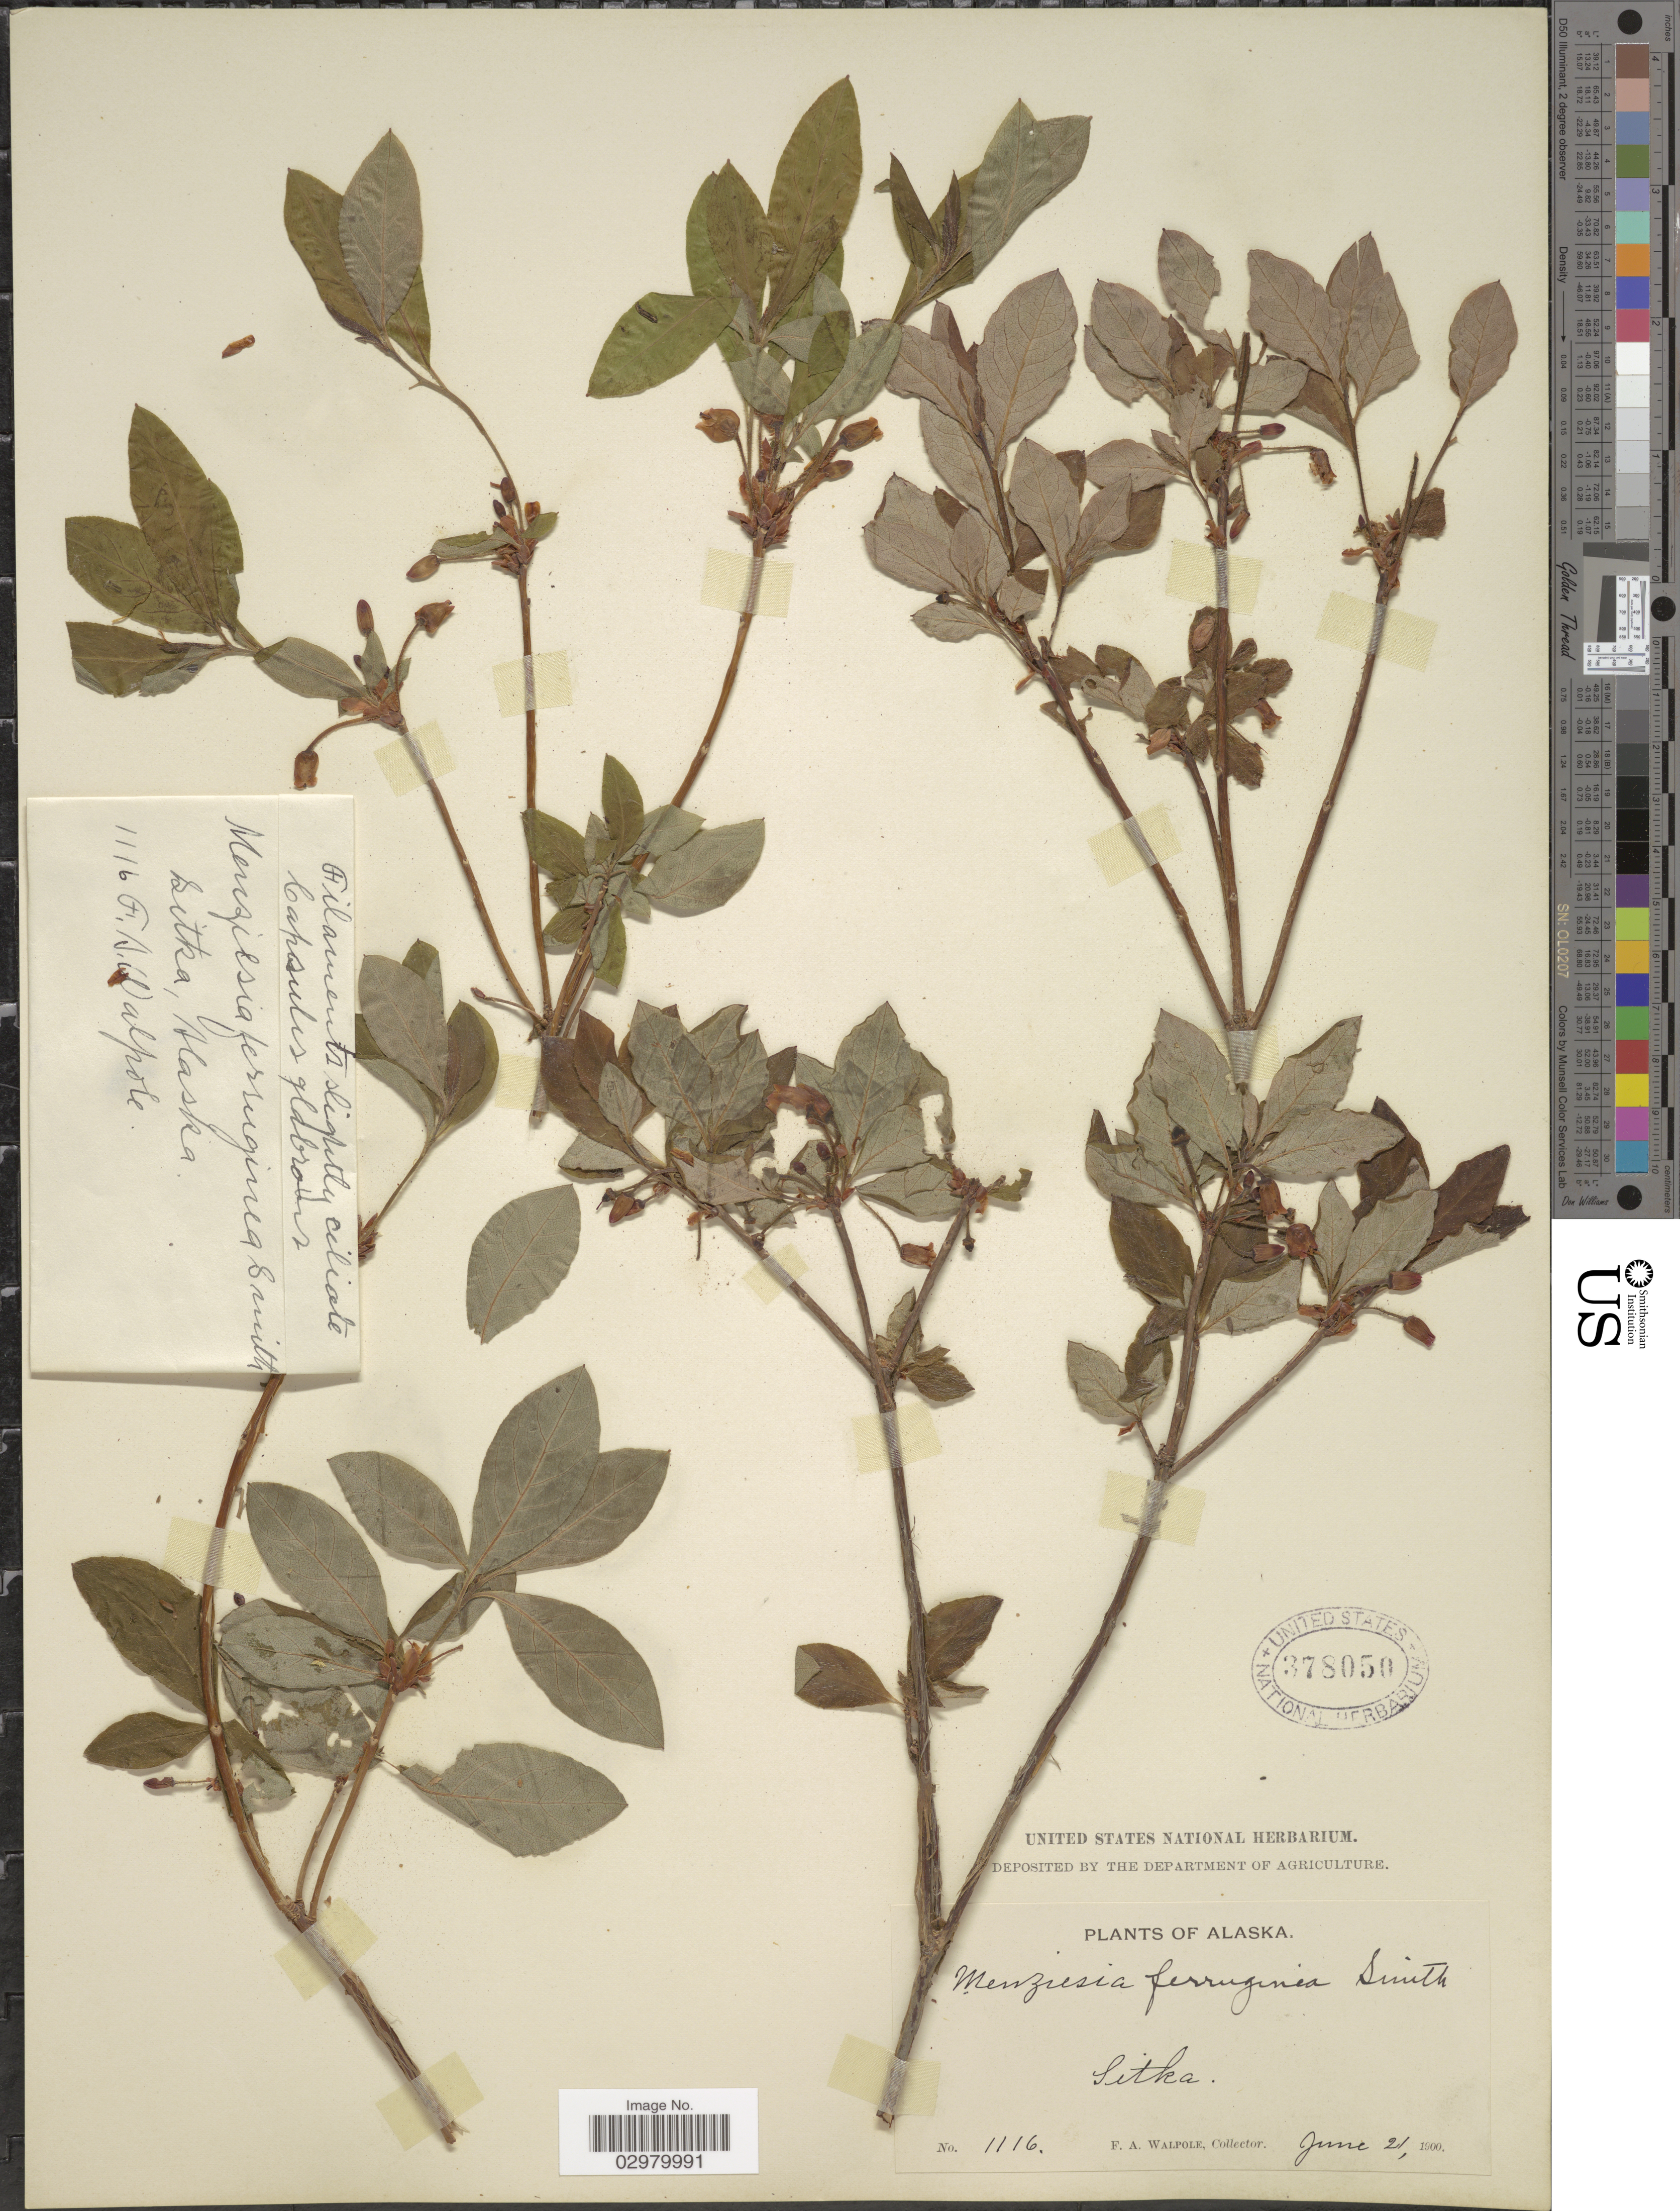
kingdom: Plantae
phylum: Tracheophyta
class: Magnoliopsida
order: Ericales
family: Ericaceae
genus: Menziesia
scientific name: Menziesia ferruginea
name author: Sm.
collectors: F. Walpole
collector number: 1116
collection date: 1900-06-21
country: United States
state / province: Alaska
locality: Sitka.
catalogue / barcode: US 378050